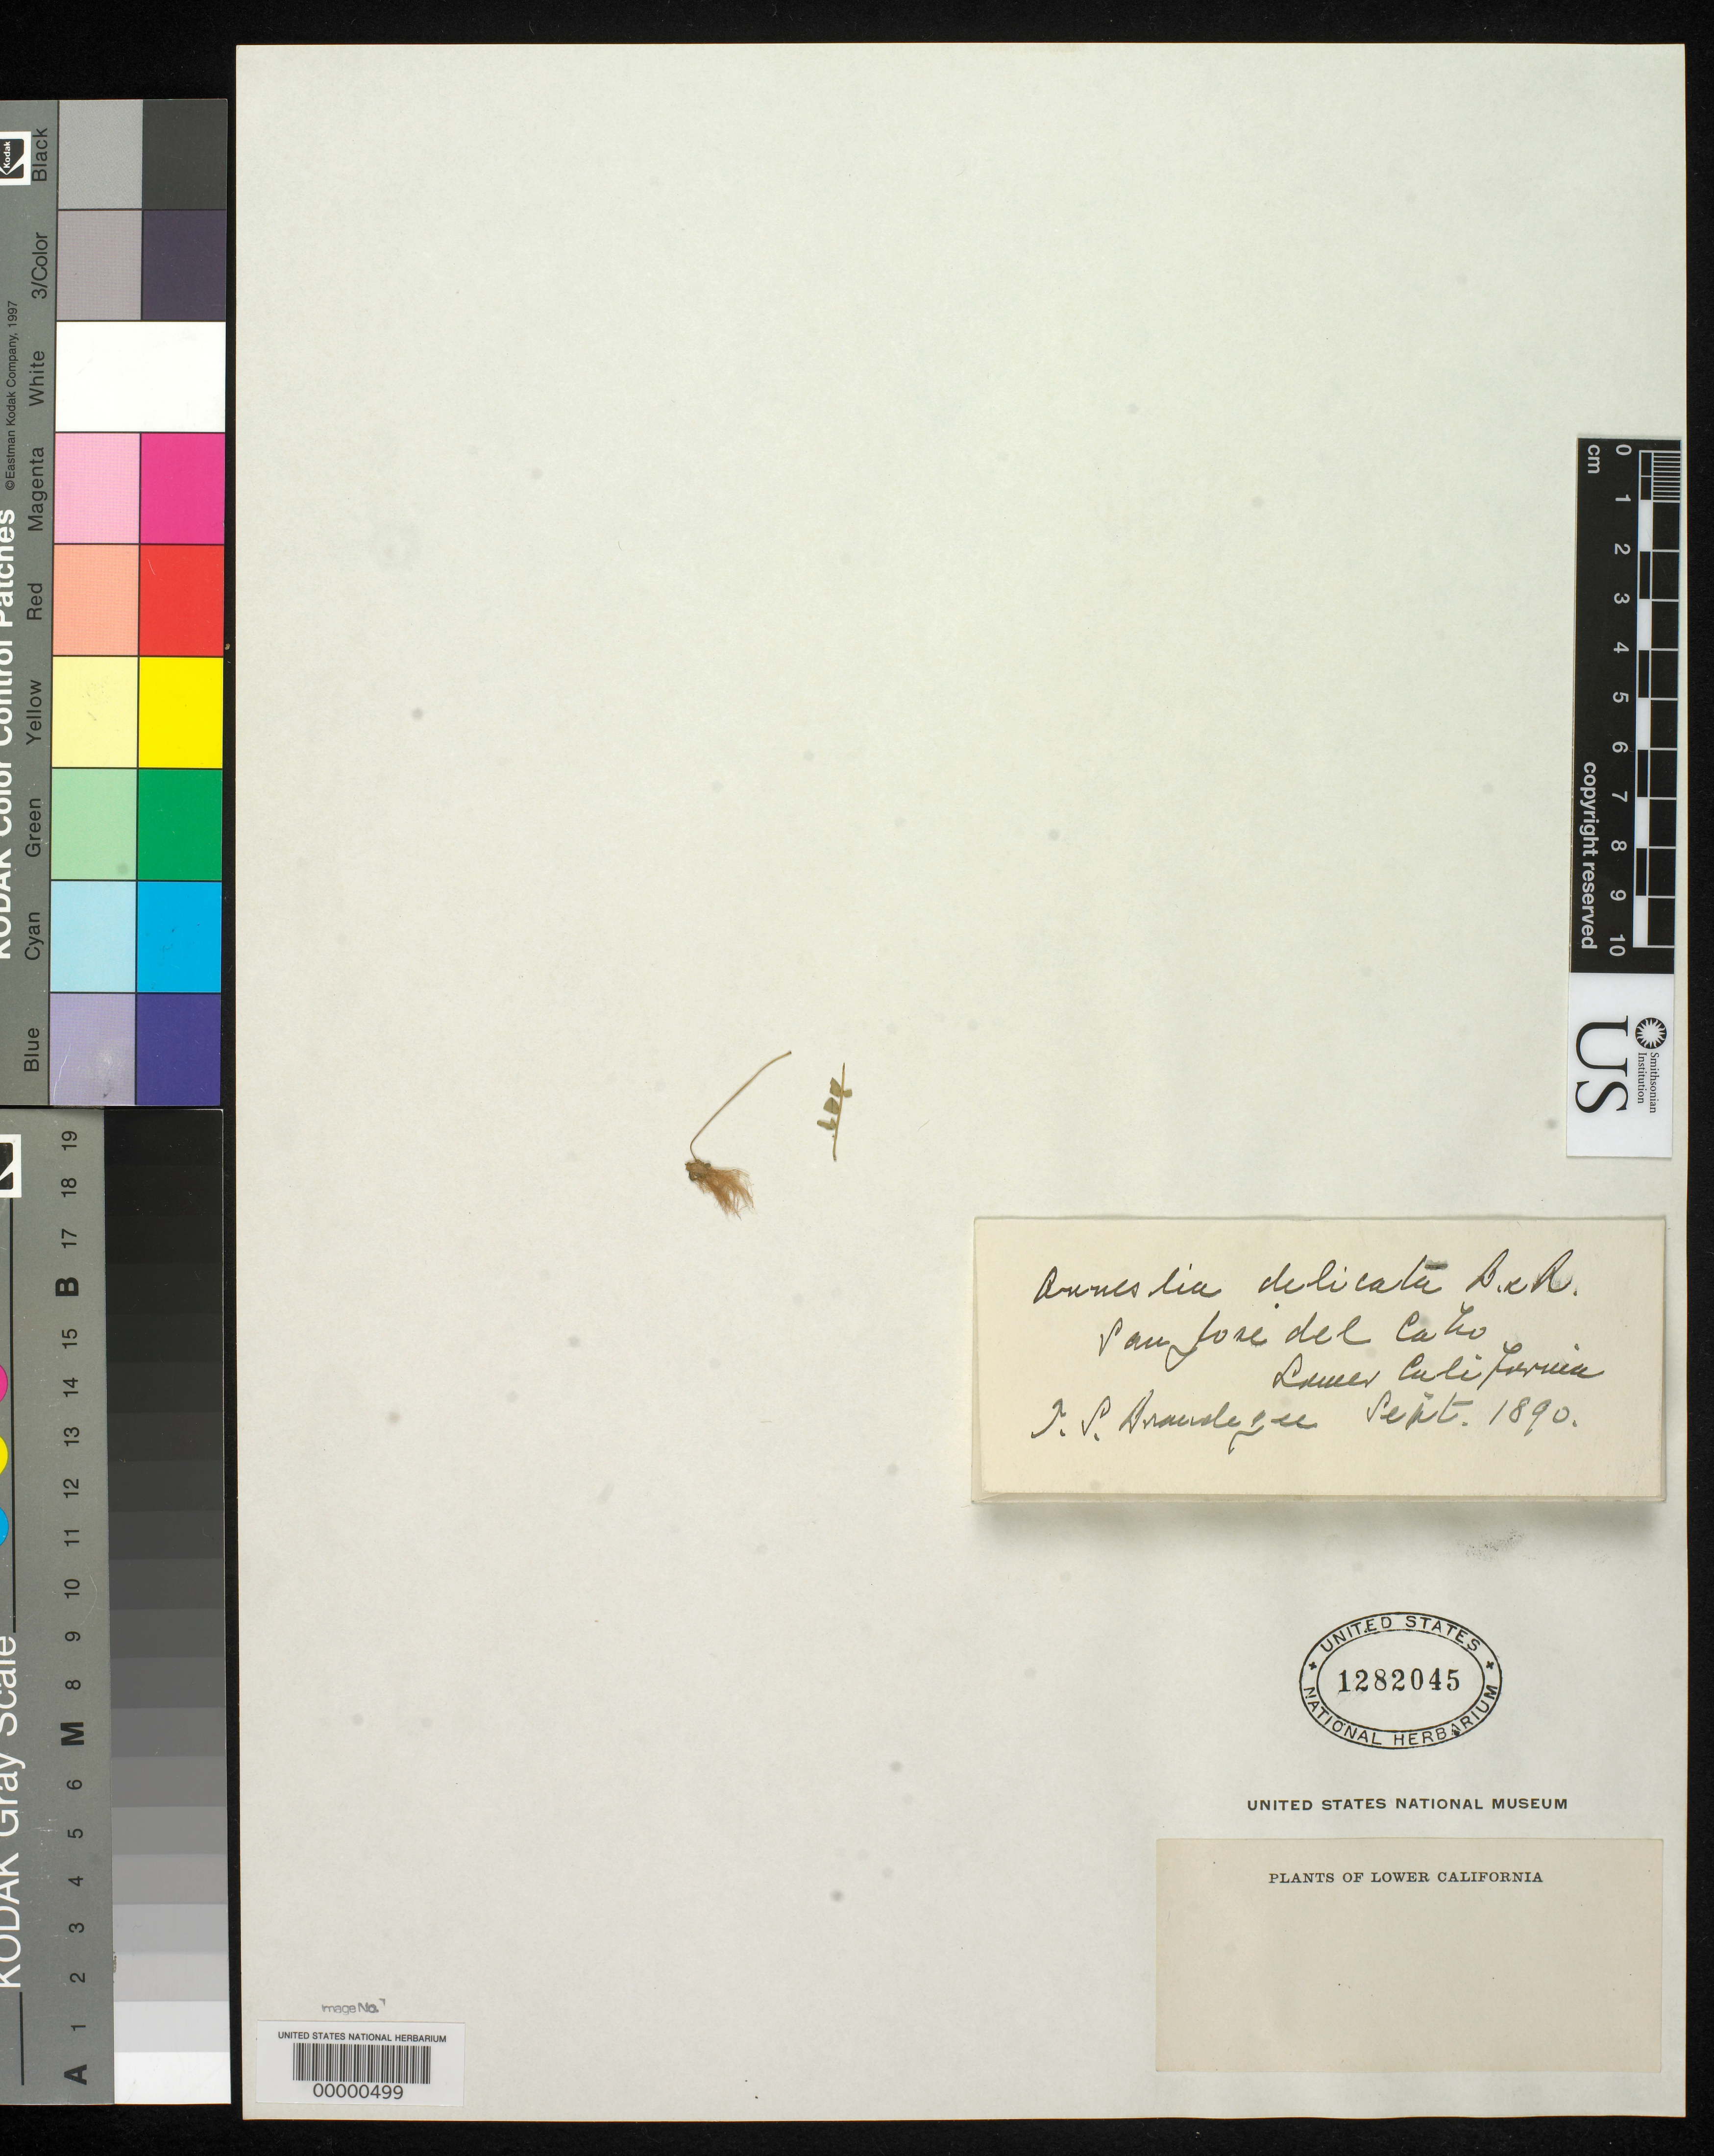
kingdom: Plantae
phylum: Tracheophyta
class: Magnoliopsida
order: Fabales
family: Fabaceae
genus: Anneslia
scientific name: Anneslia delicata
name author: Britton & Rose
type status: Type Fragment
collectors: T. S. Brandegee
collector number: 196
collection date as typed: Sep 1890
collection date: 1890-09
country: Mexico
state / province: Baja California Sur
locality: San José del Cabo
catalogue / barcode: US 1282045